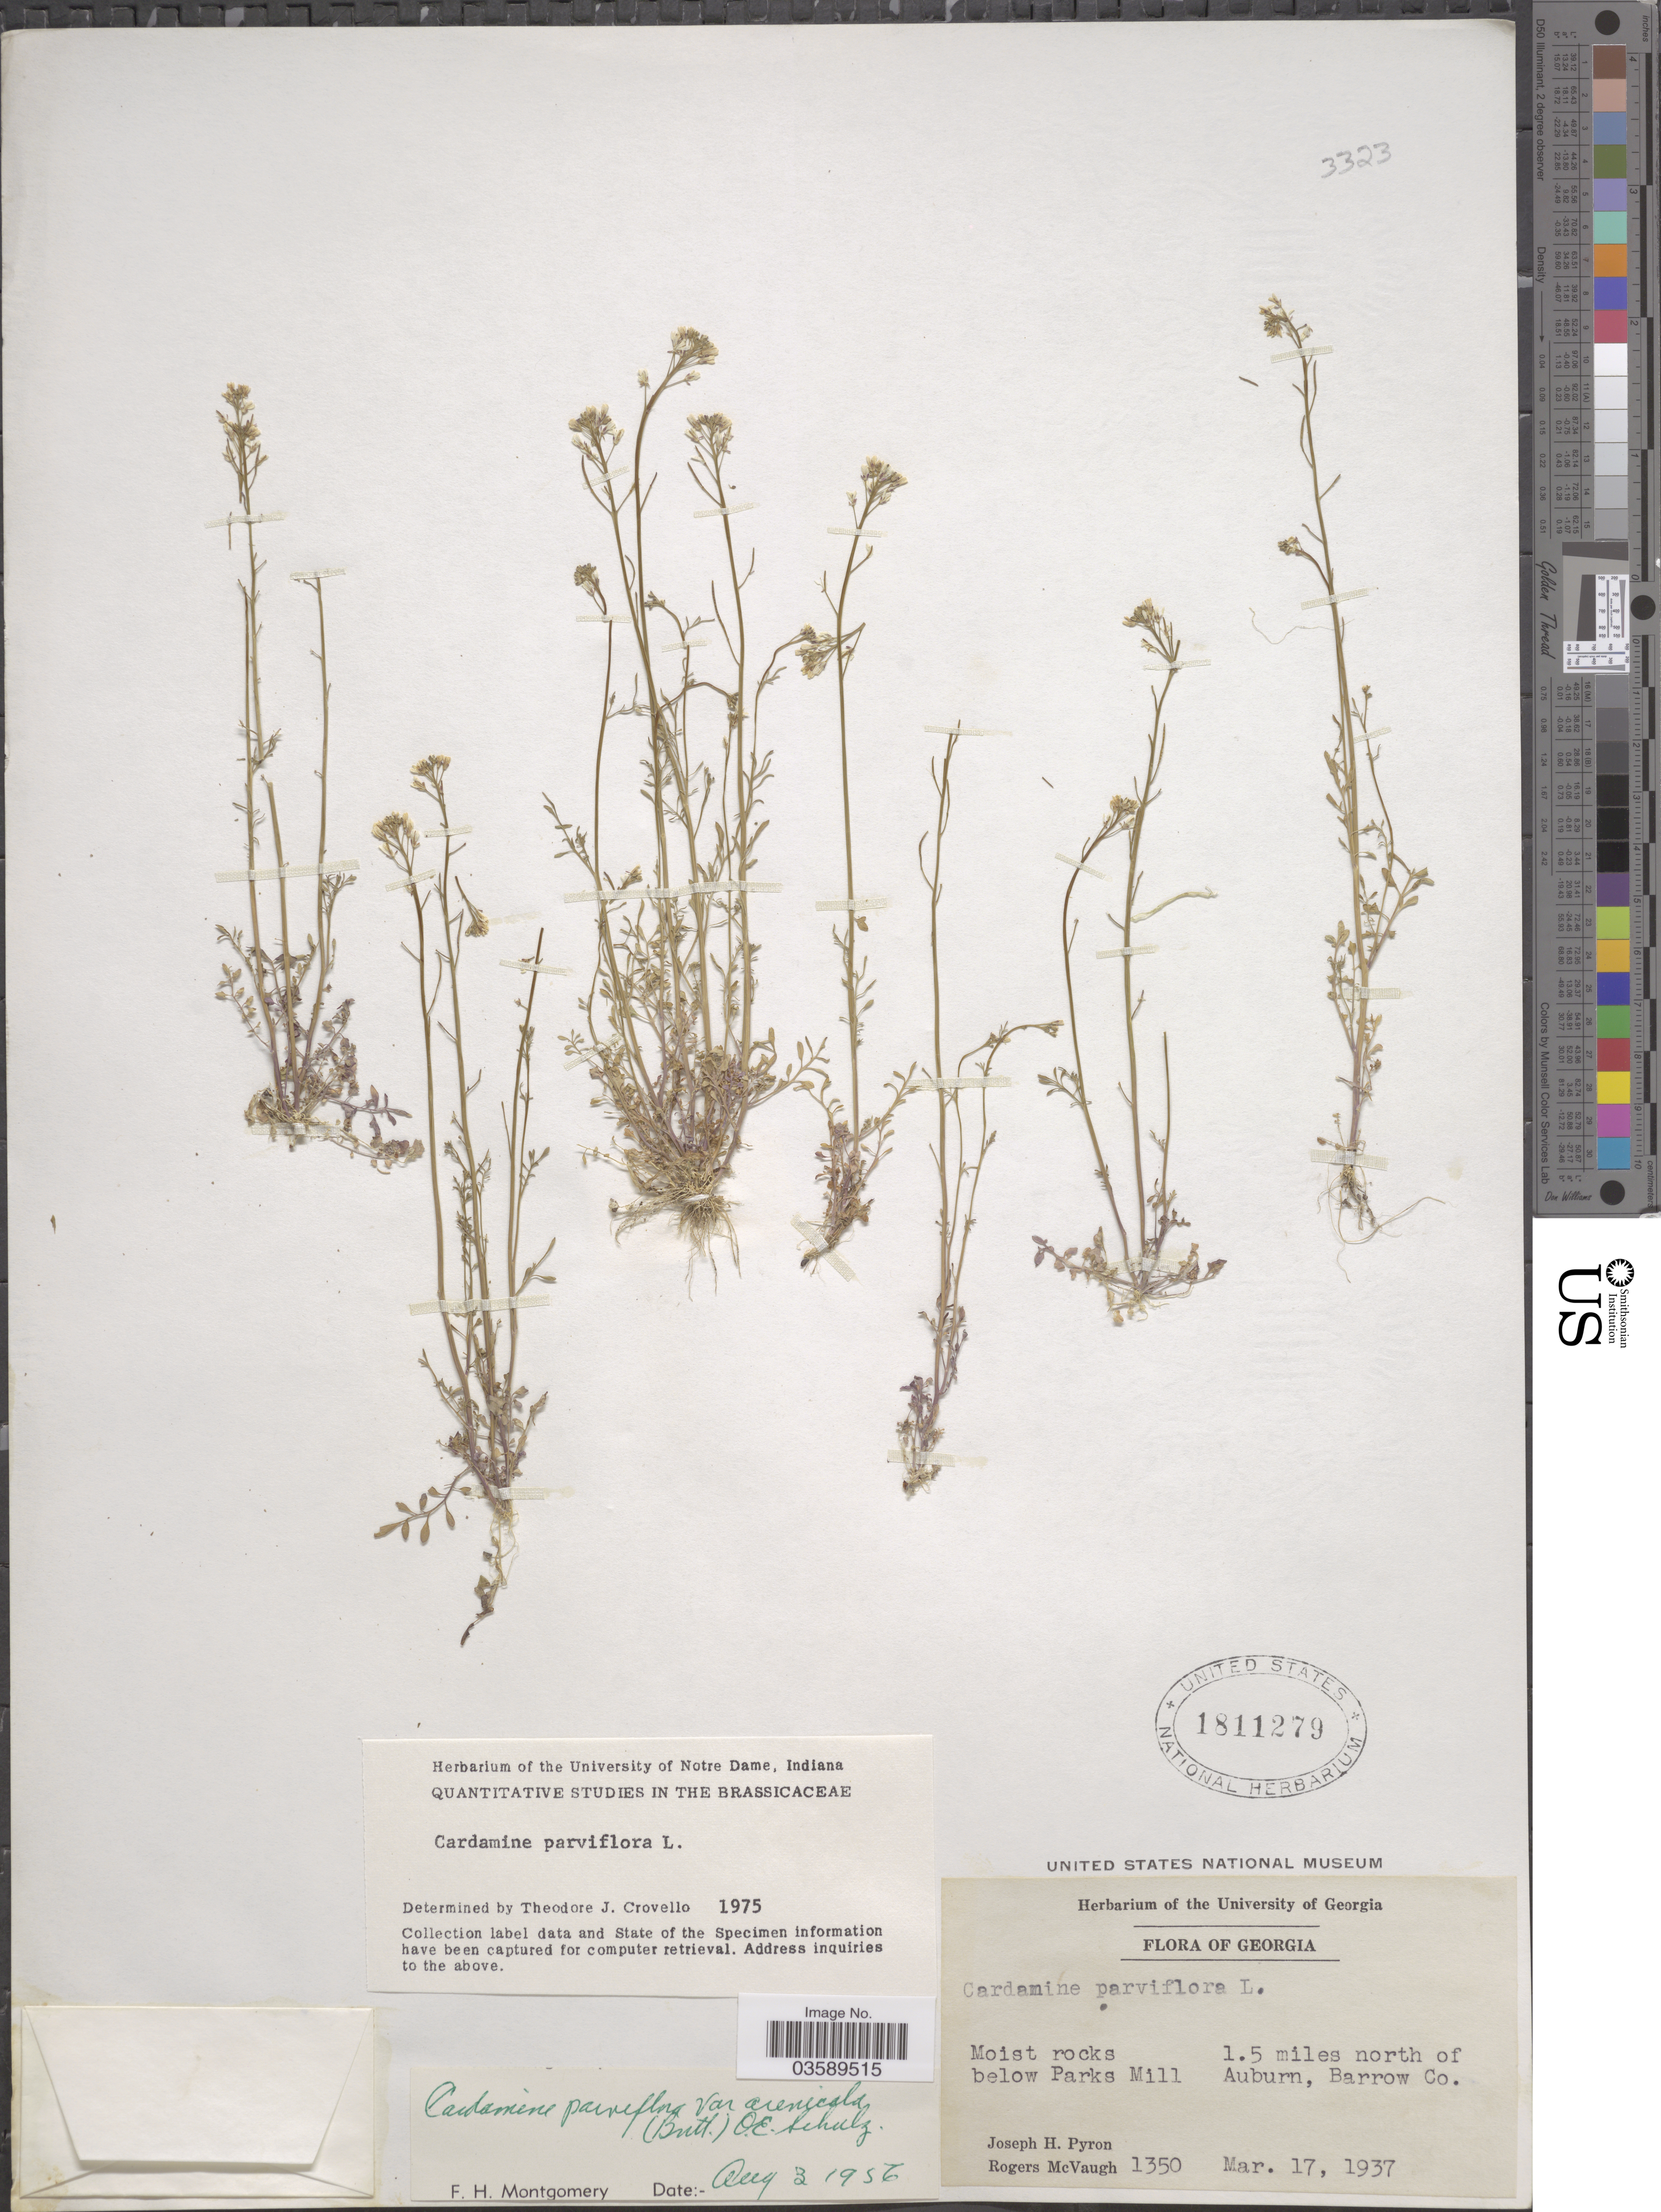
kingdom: Plantae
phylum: Tracheophyta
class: Magnoliopsida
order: Brassicales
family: Brassicaceae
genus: Cardamine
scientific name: Cardamine parviflora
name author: L.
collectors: J. H. Pyron & R. McVaugh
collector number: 1350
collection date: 1937-03-17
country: United States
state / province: Georgia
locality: Moist rocks below Parks Mill. 1.5 miles north of Auburn, Barrow Co.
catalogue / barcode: US 1811279